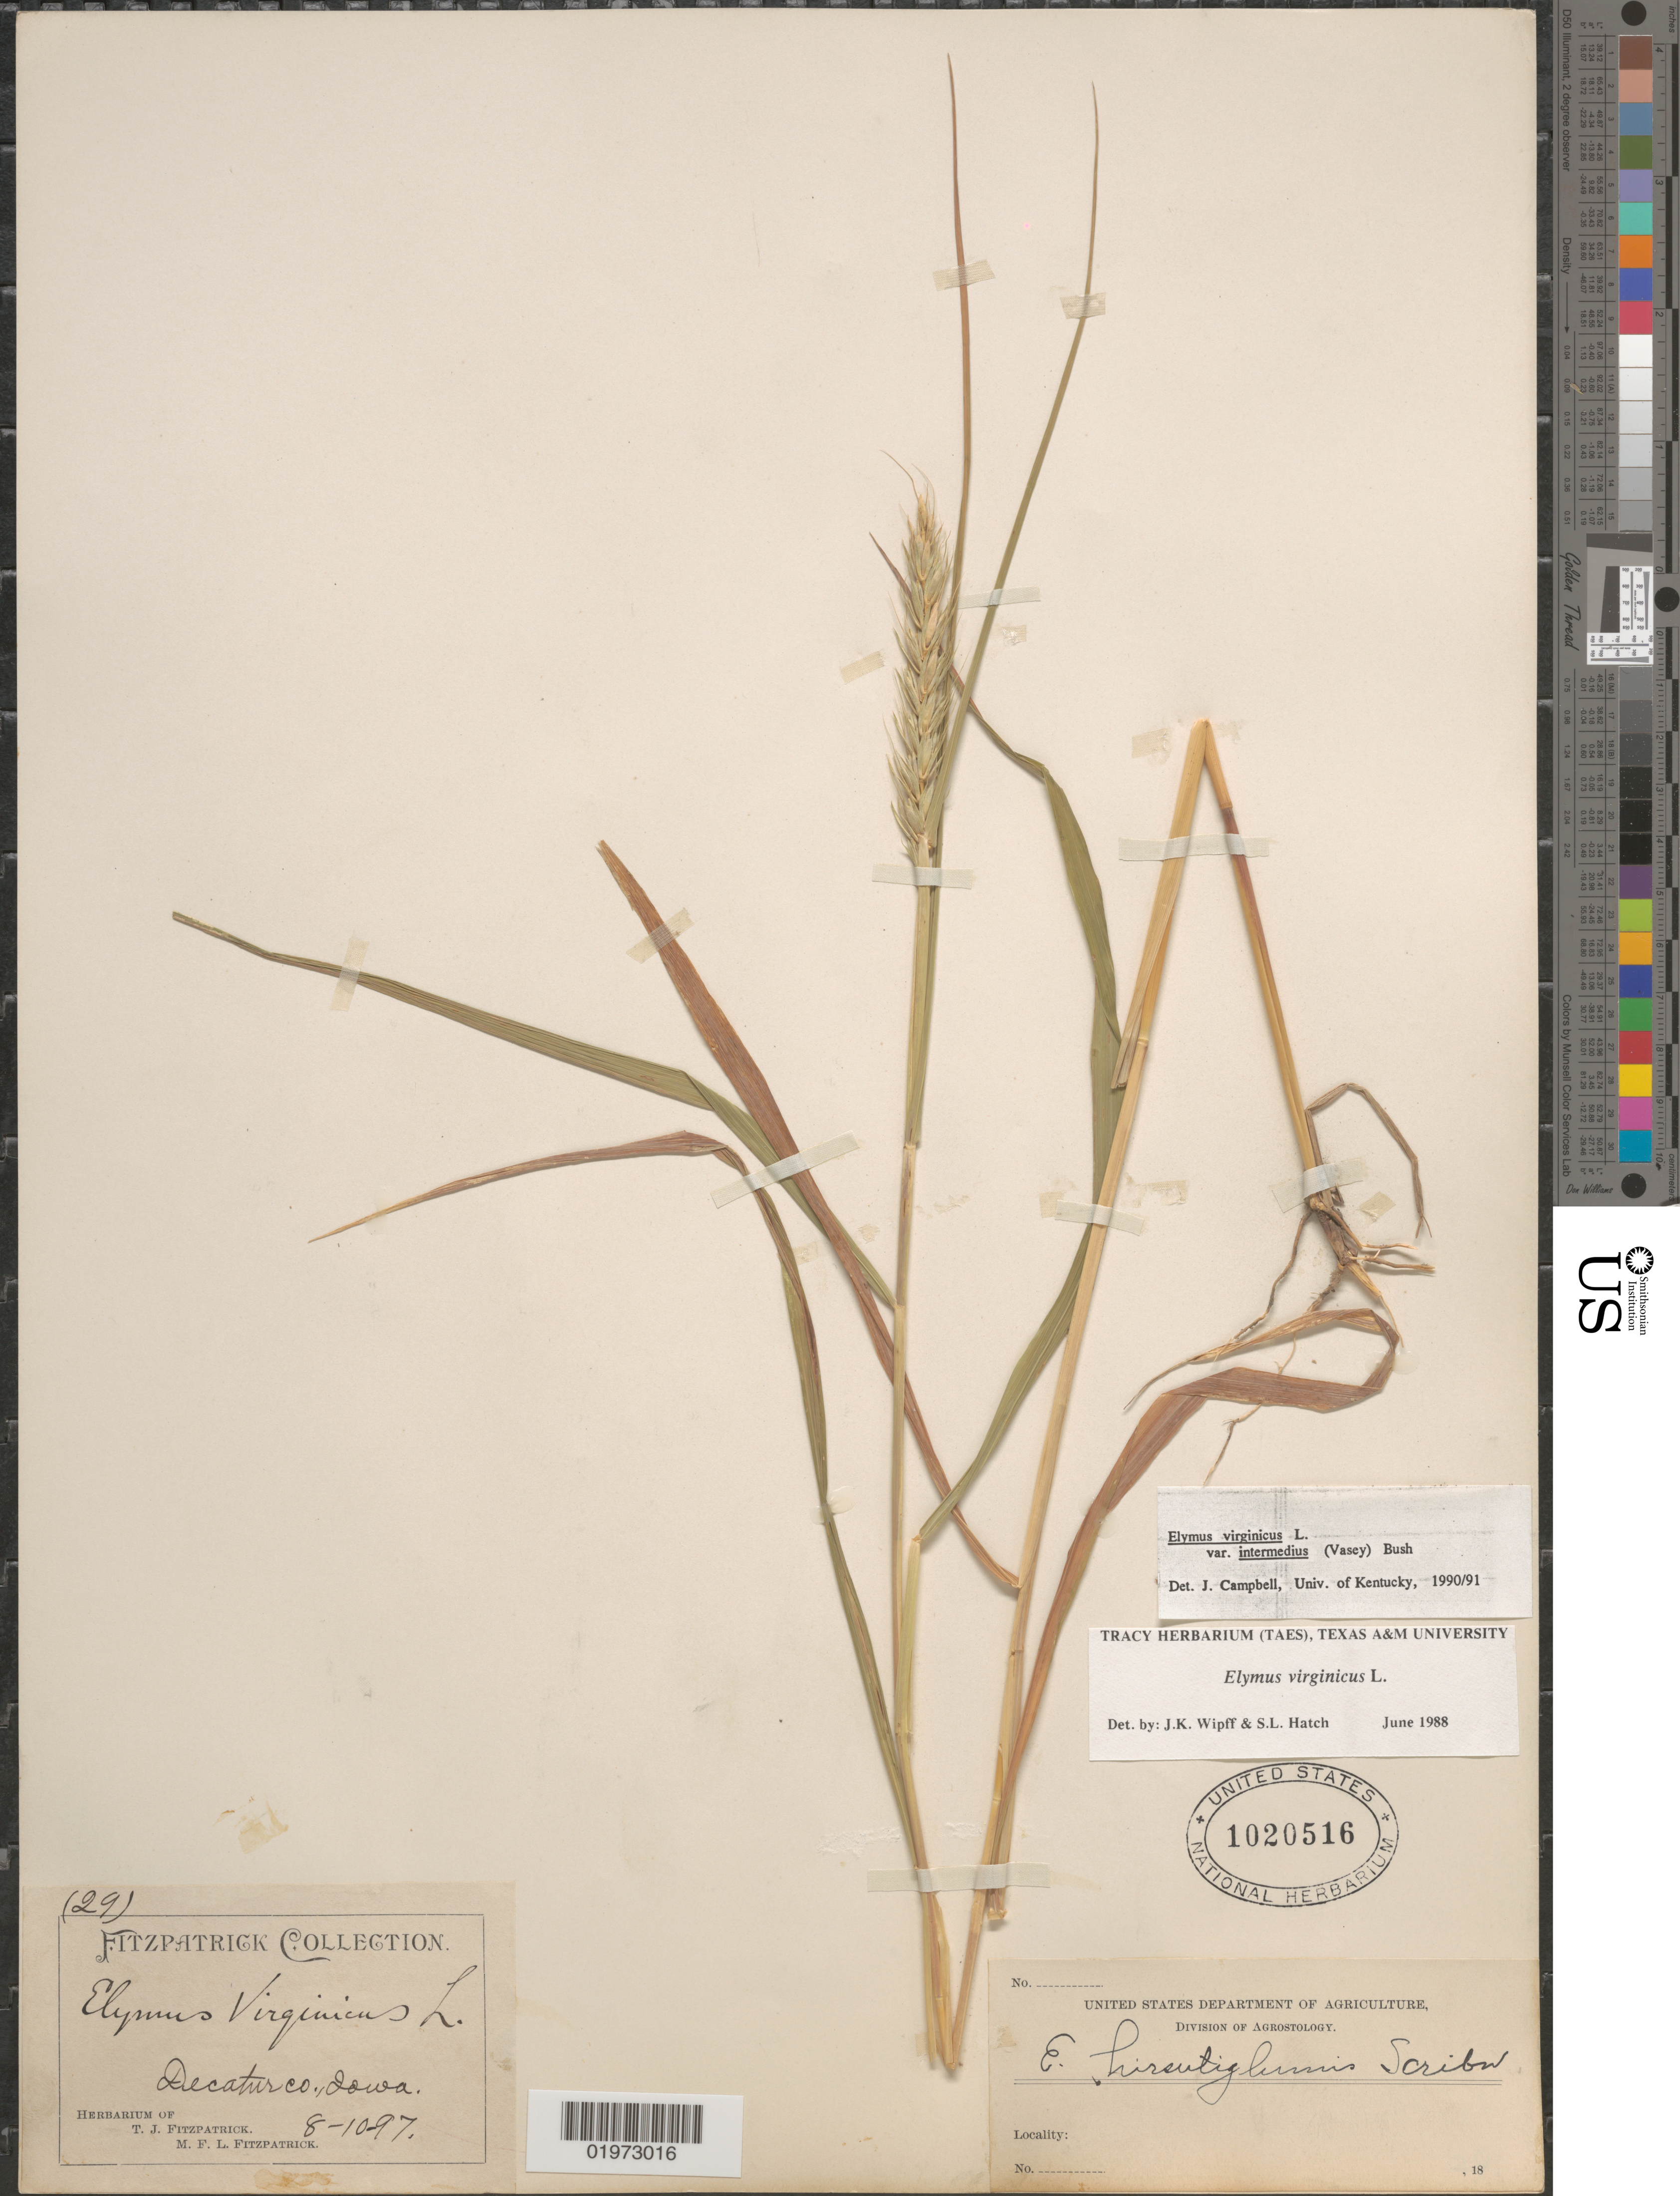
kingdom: Plantae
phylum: Tracheophyta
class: Liliopsida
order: Poales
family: Poaceae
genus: Elymus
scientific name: Elymus virginicus var. intermedius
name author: L.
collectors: ex herb. T. J. Fitzpatrick M. F. L. Fitzpatrick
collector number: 29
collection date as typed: Transcribed d/m/y: 10/8/97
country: United States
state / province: Iowa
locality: Decatur Co.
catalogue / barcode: US 1020516